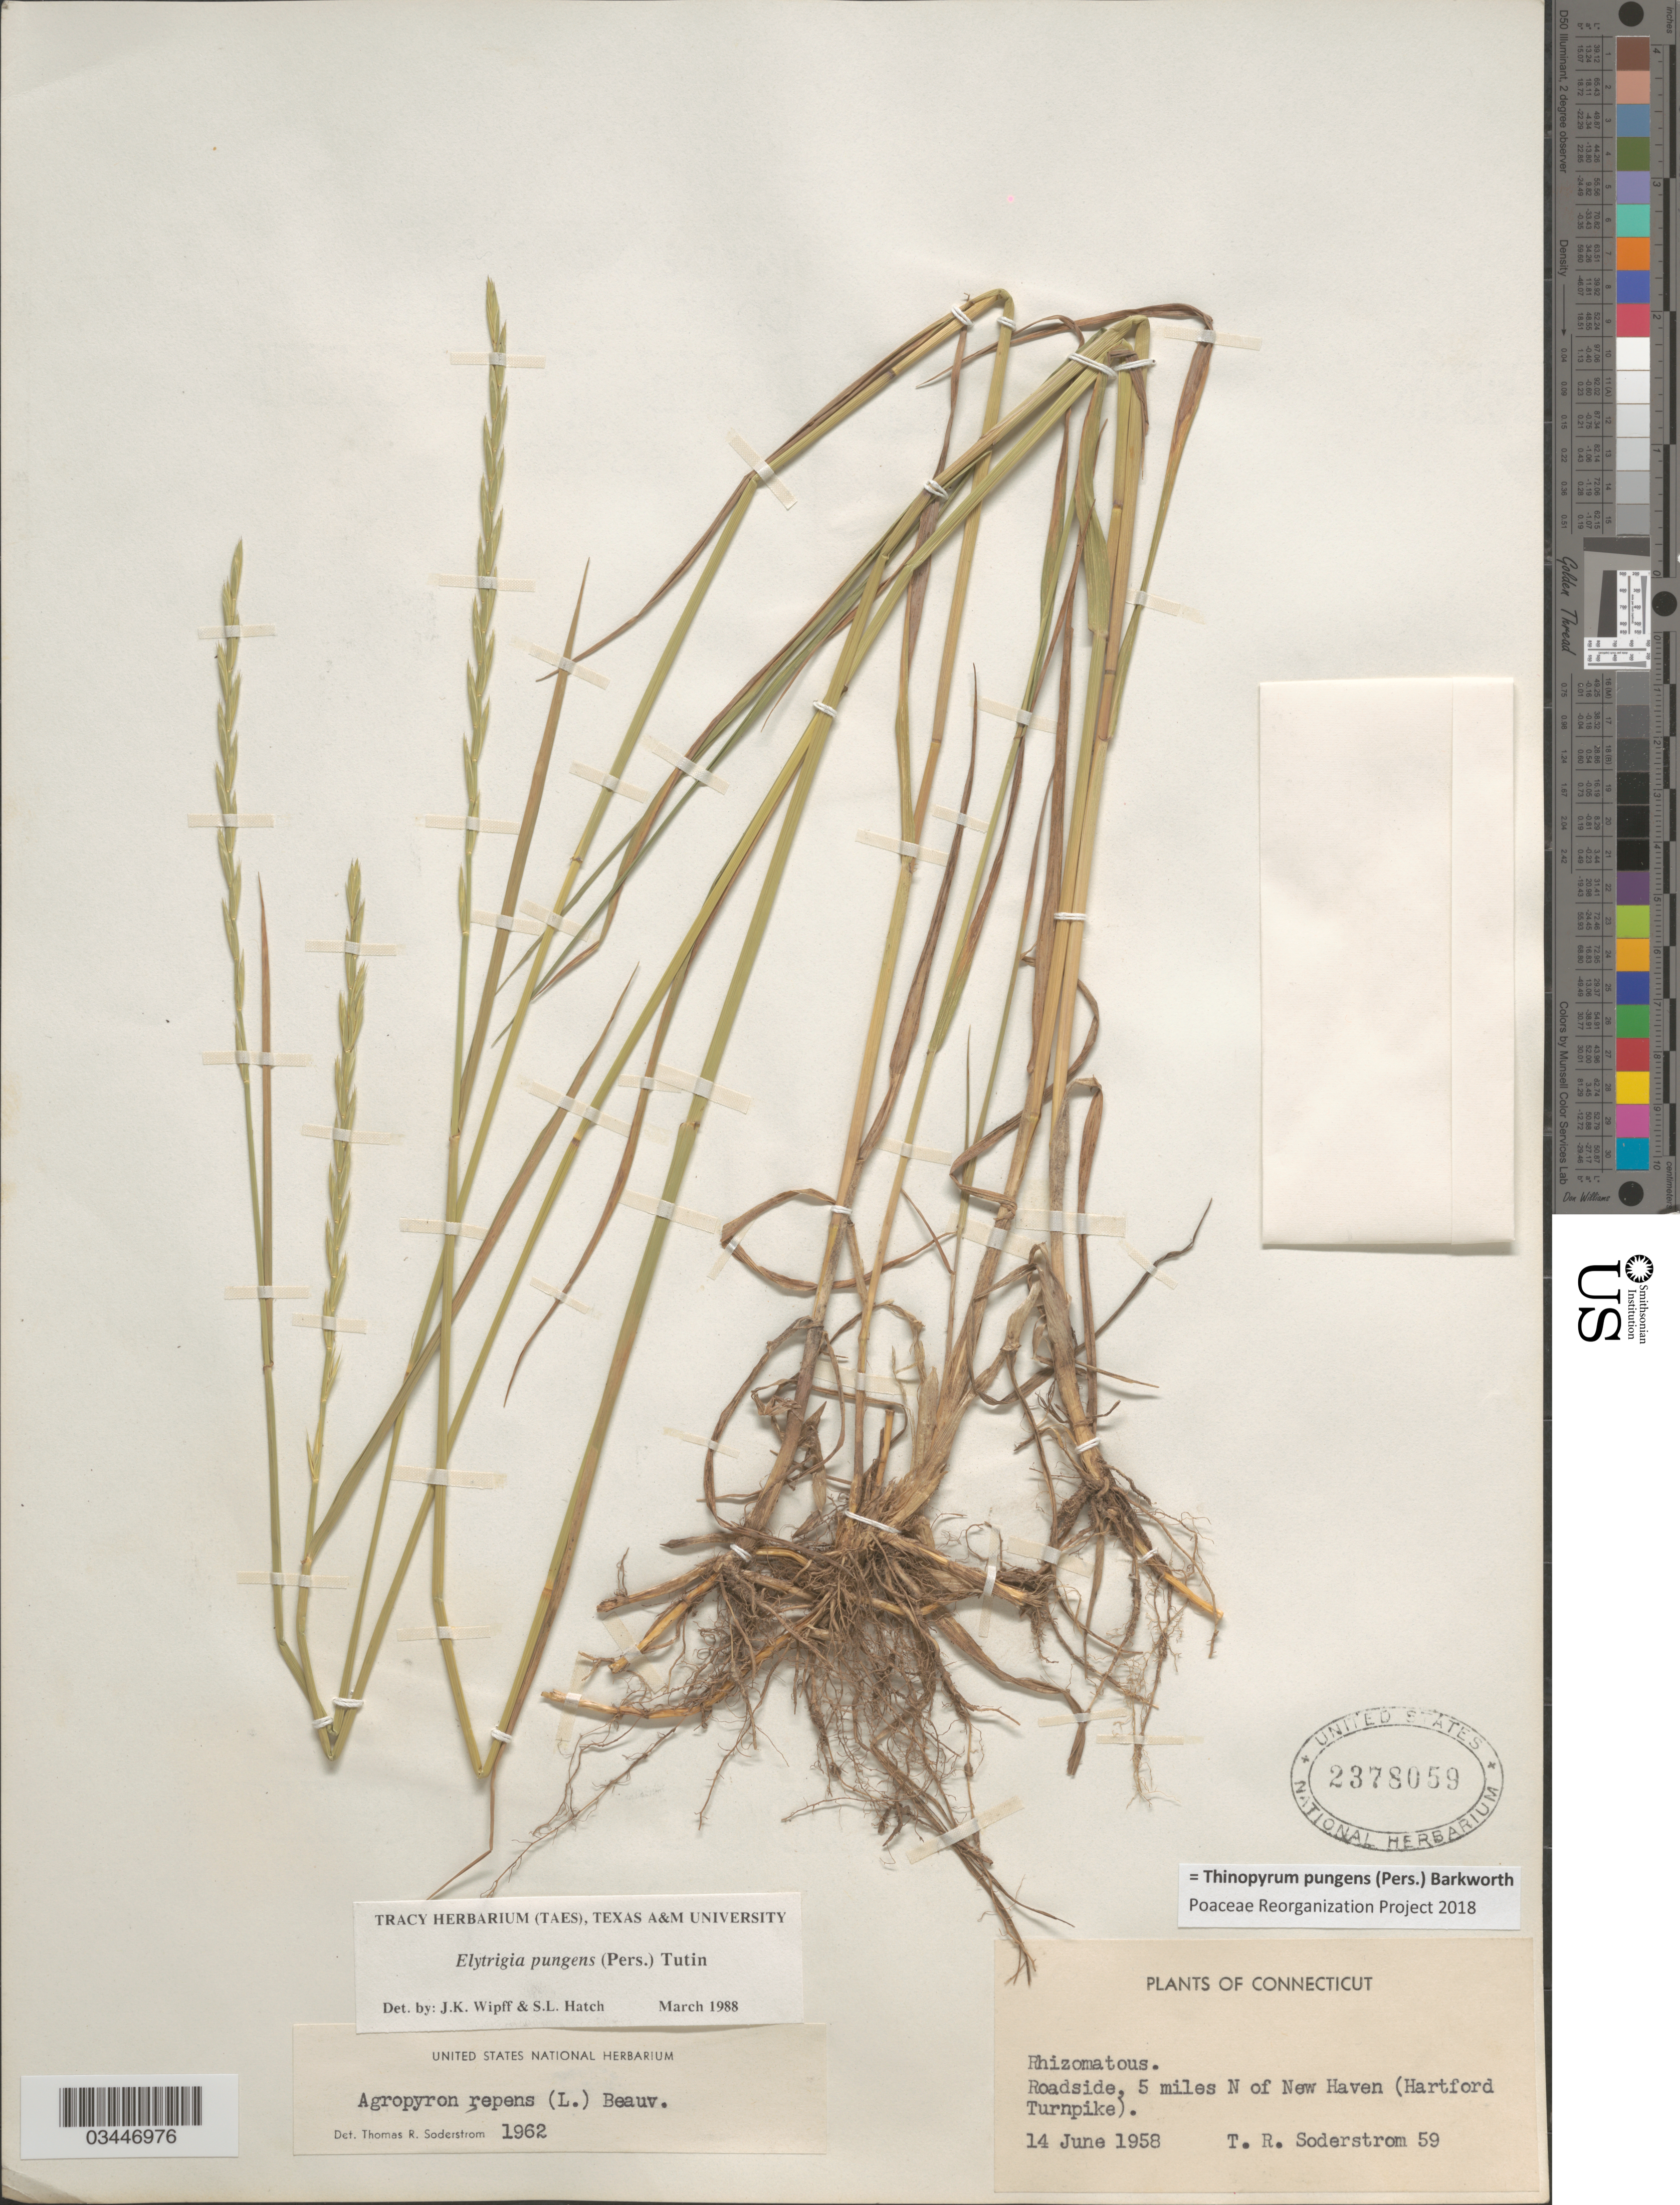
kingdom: Plantae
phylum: Tracheophyta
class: Liliopsida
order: Poales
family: Poaceae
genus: Thinopyrum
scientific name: Thinopyrum pungens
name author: (Pers.) Barkworth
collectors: T. R. Soderstrom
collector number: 59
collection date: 1958-06-14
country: United States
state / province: Connecticut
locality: Roadside, 5 miles N of New Haven (Hartford Turnpike).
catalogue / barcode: US 2378059